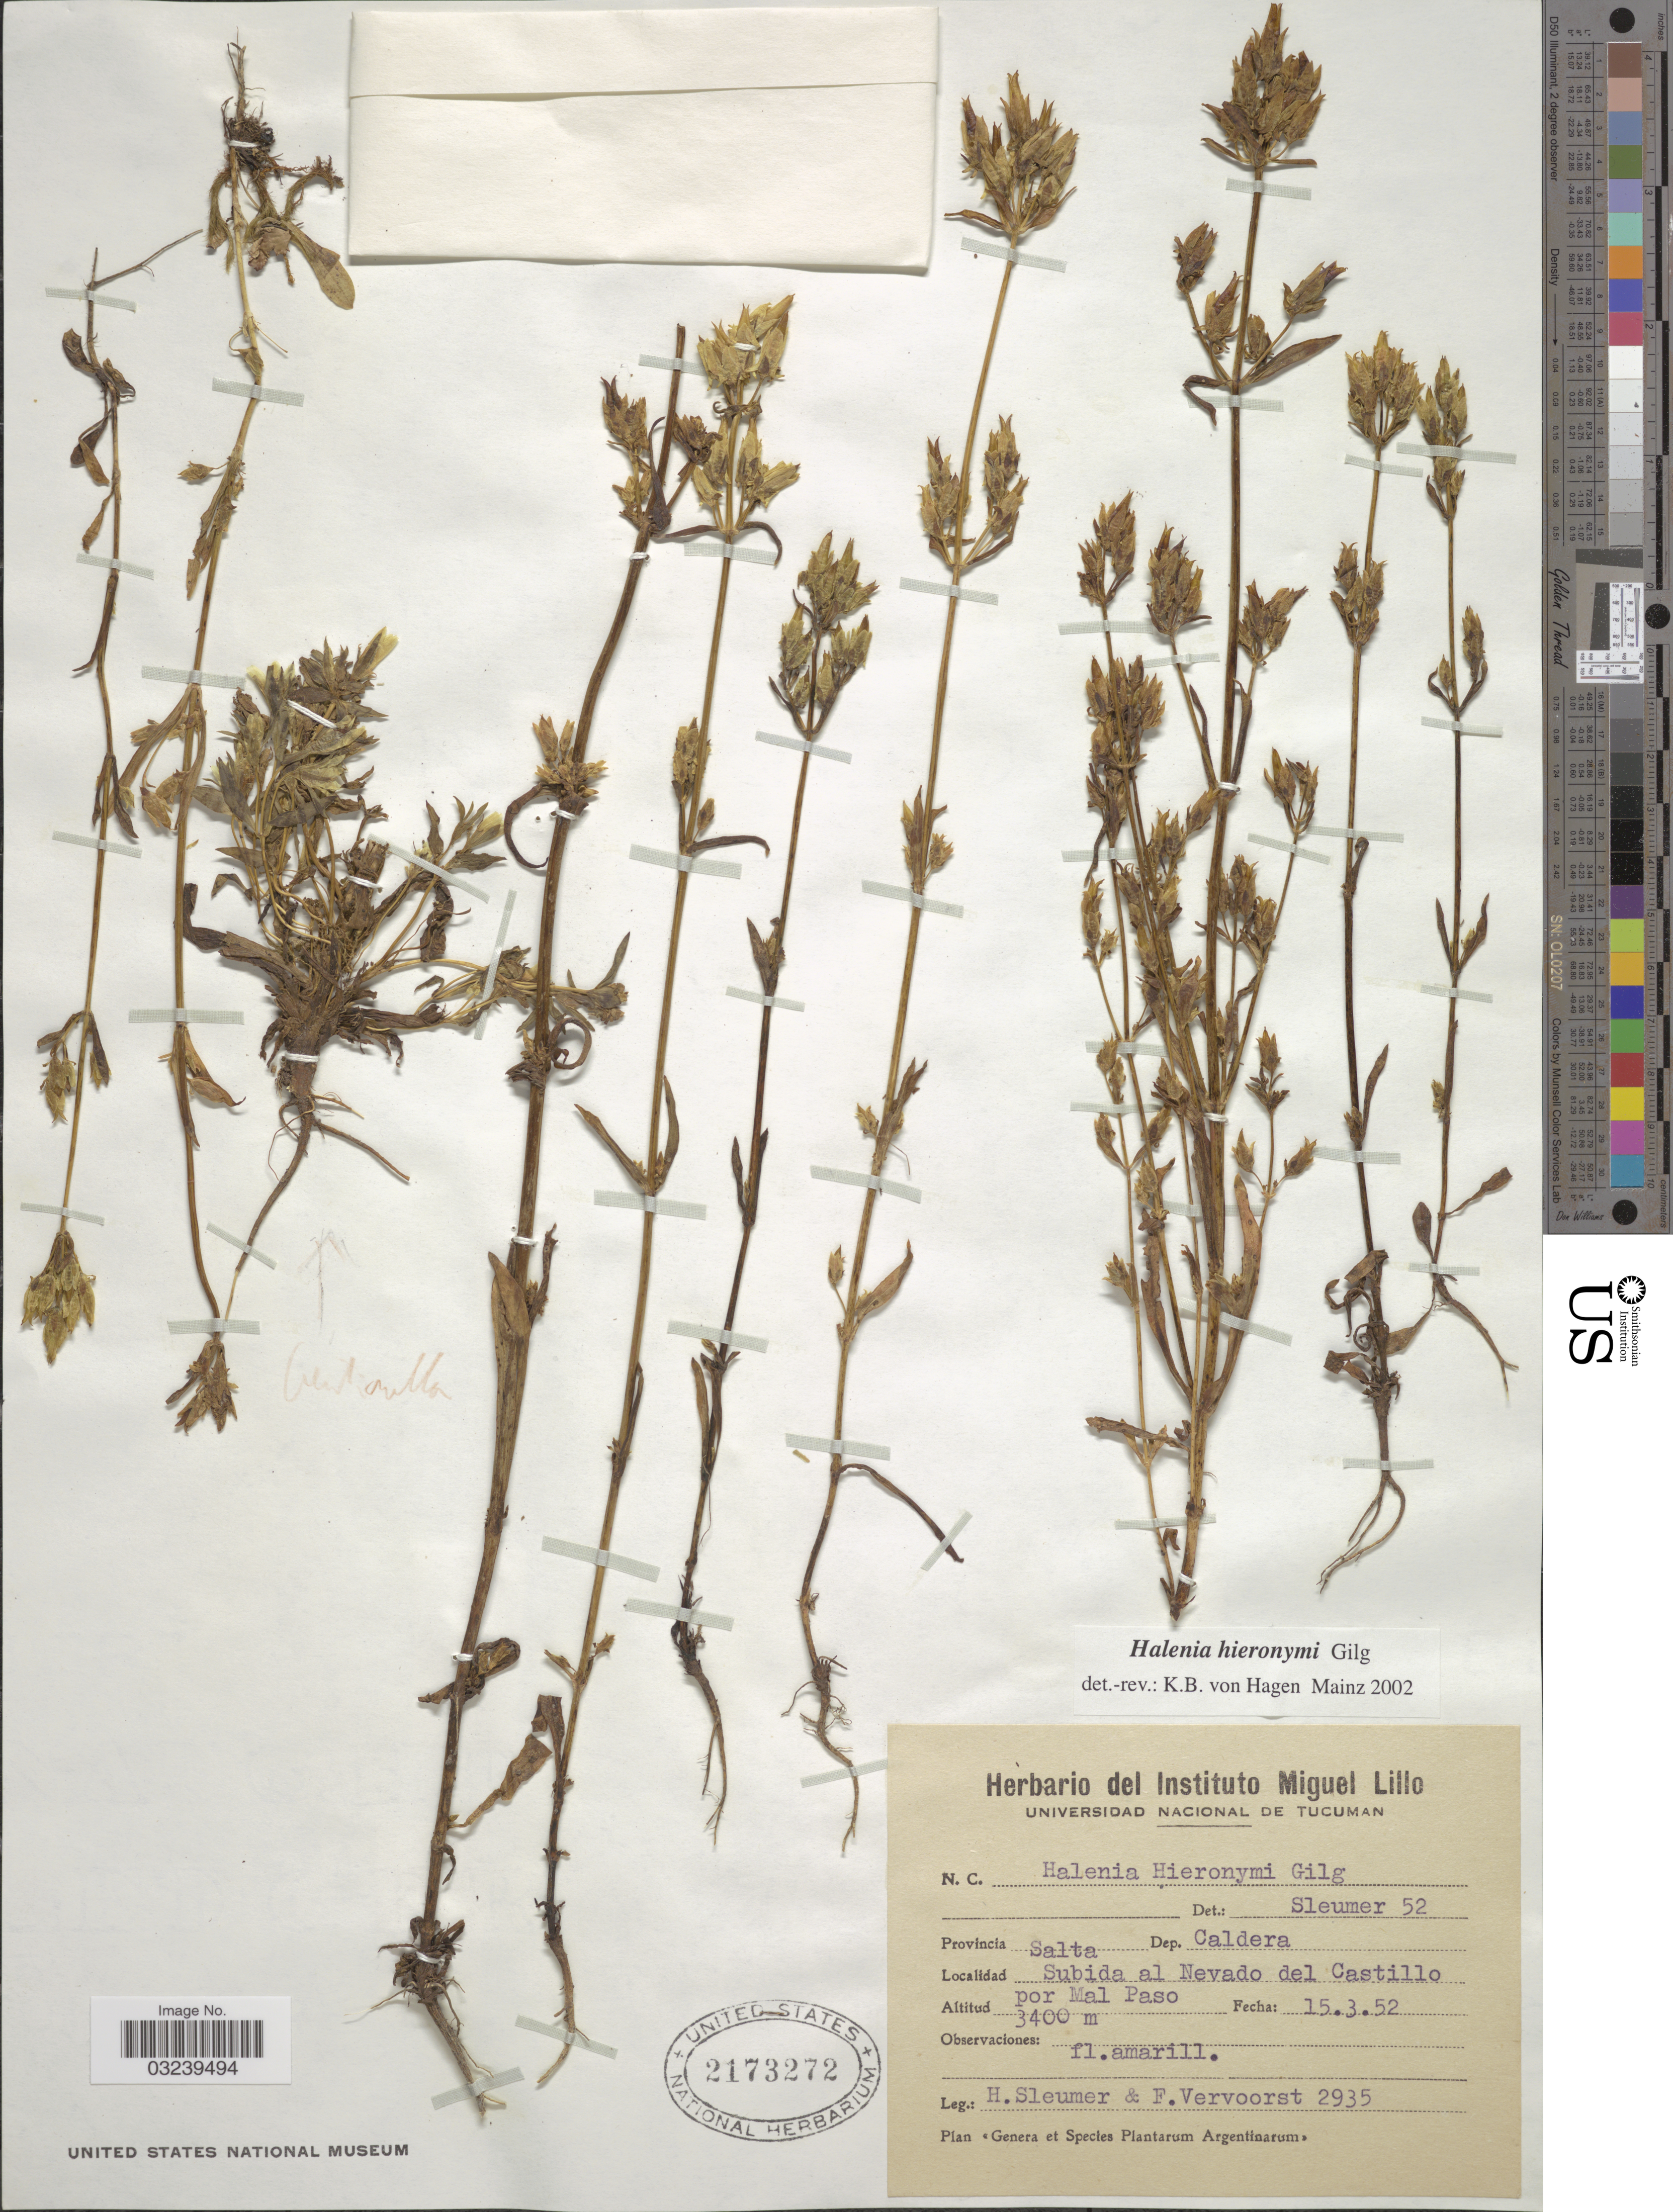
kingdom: Plantae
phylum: Tracheophyta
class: Magnoliopsida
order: Gentianales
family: Gentianaceae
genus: Halenia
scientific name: Halenia hieronymi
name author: Gilg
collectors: H. O. Sleumer & F. Vervoorst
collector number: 2935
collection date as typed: Transcribed d/m/y: 15/3/52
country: Argentina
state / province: Salta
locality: Provincia Salta, Dep. Caldera, Subida al Nevado del Castillo por Mal Paso.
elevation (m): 3400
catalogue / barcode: US 2173272